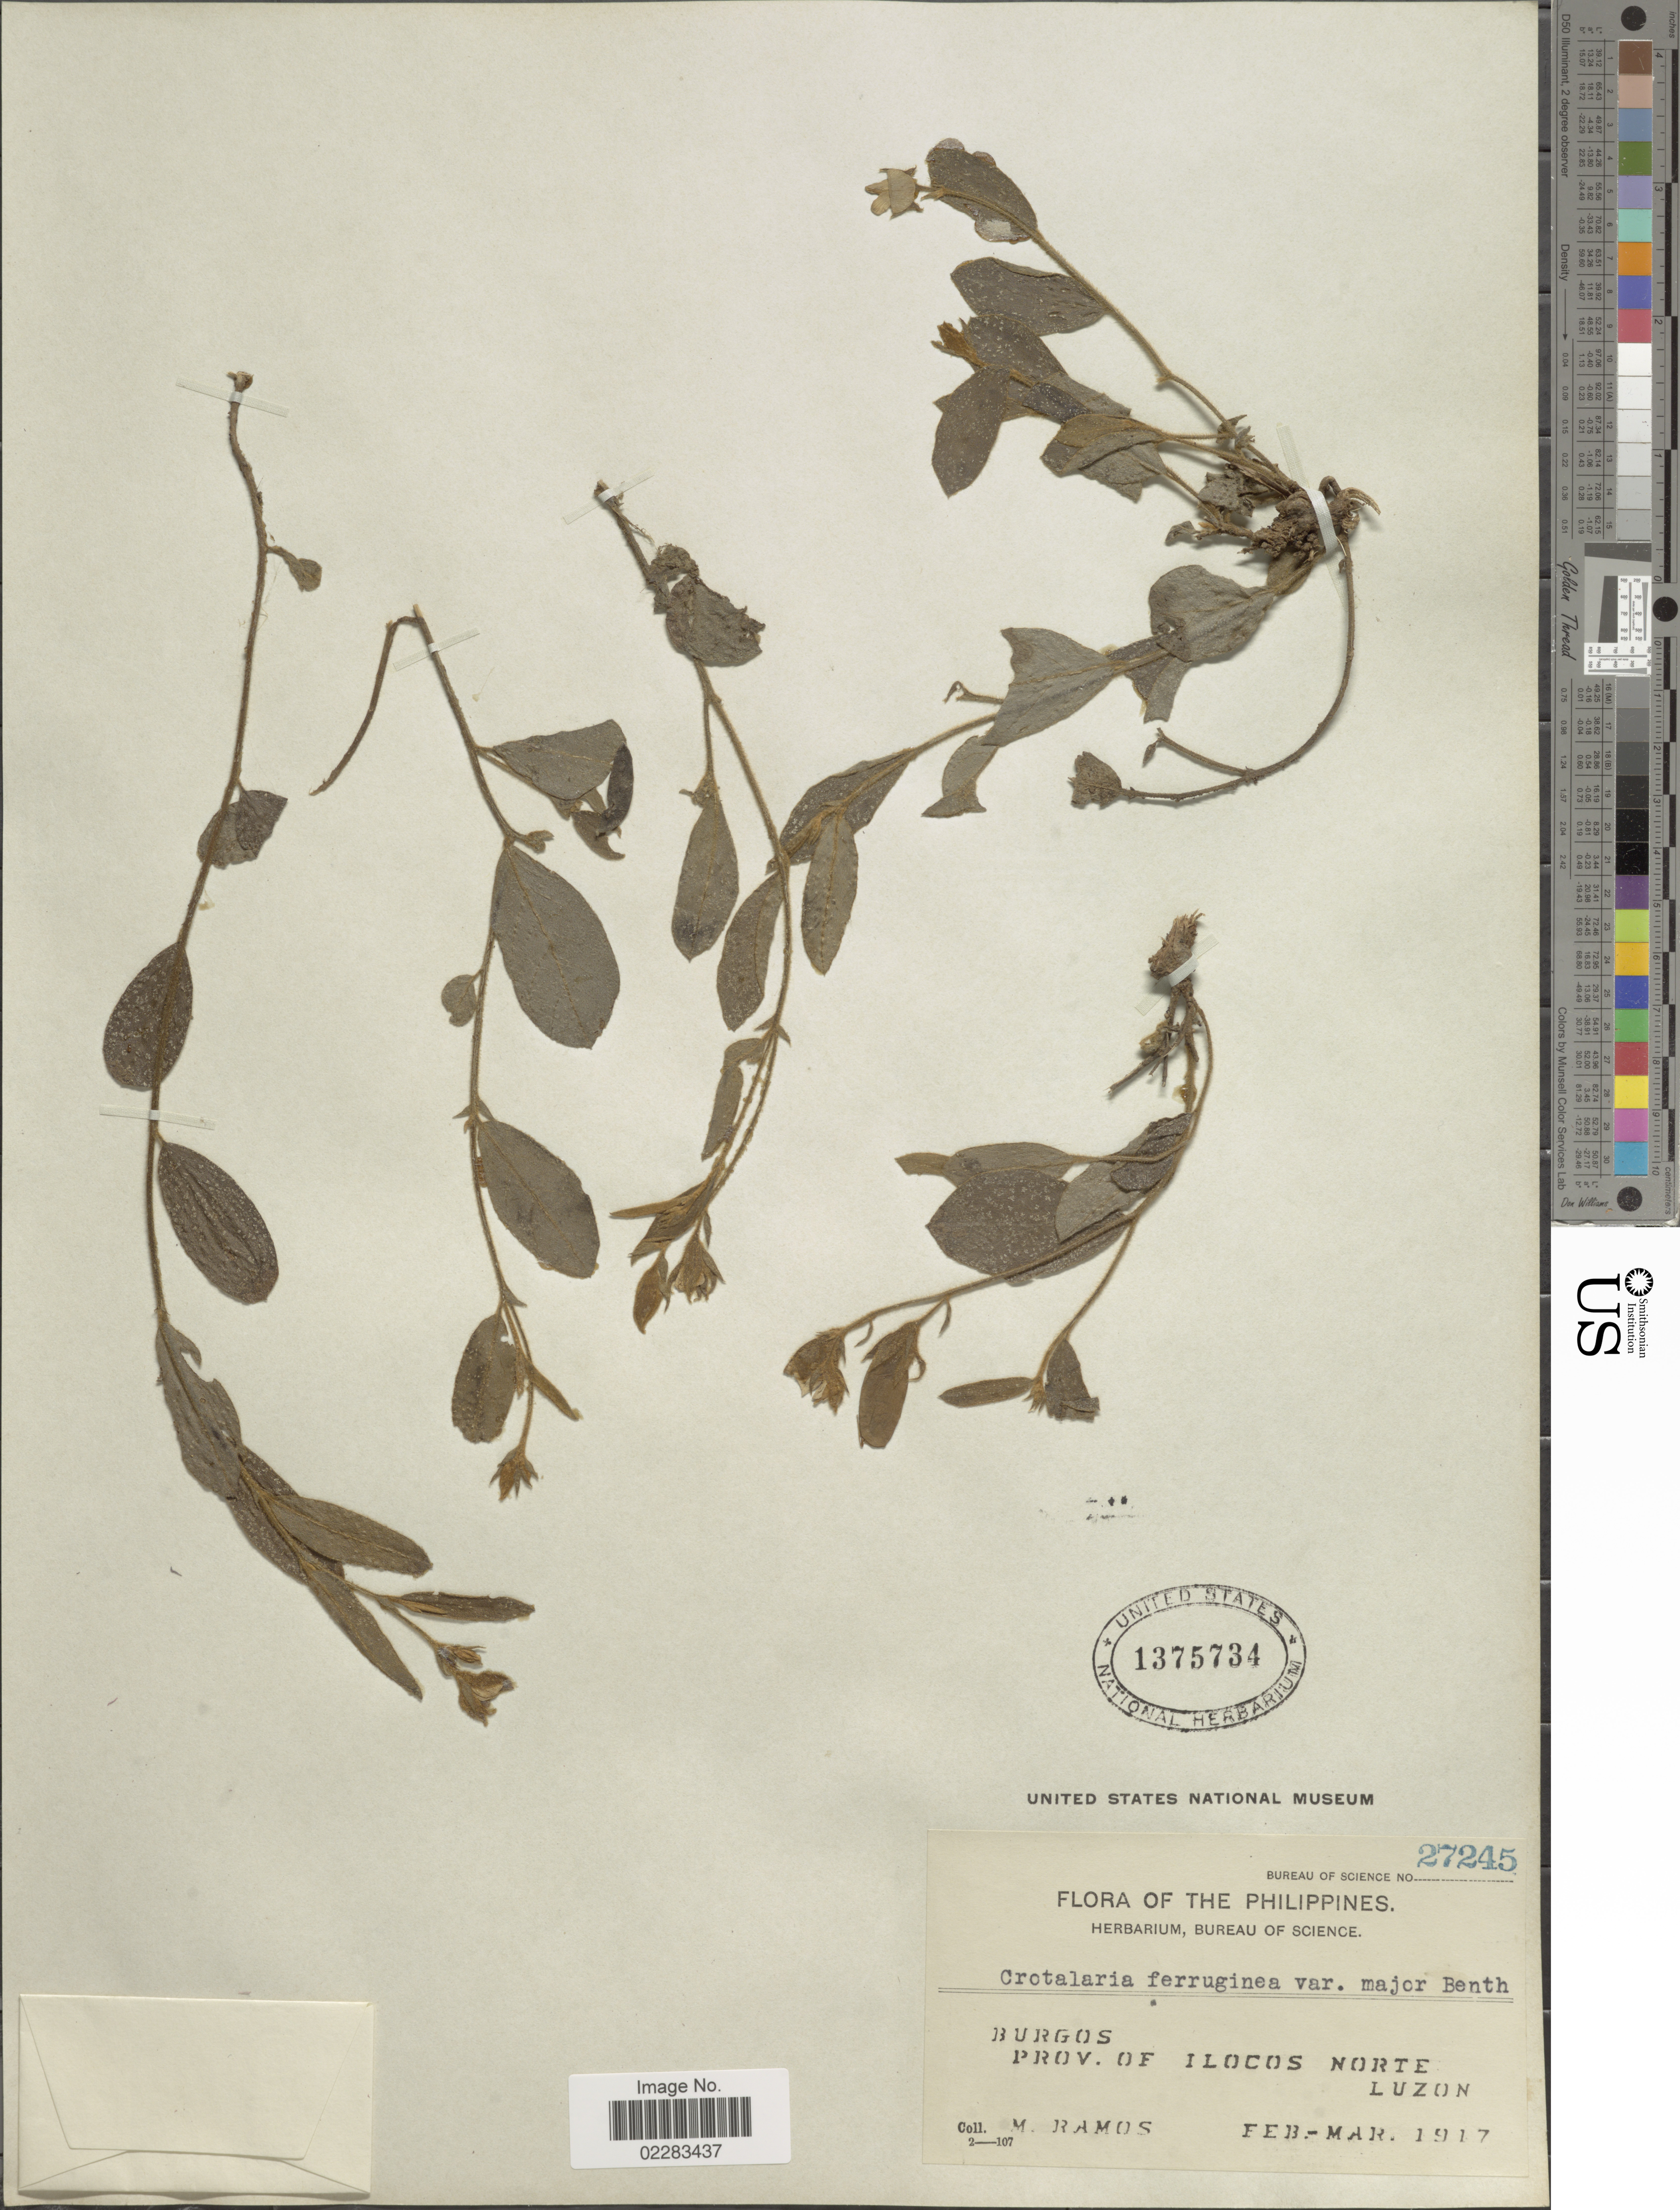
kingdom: Plantae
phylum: Tracheophyta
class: Magnoliopsida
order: Fabales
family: Fabaceae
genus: Crotalaria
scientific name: Crotalaria lejoloba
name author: Bartl.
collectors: M. Ramos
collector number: Bureau of Science 27245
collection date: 1917-02/1917-03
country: Philippines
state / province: Ilocos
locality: Burgos, Prov. of Ilocos Norte Luzon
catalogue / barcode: US 1375734